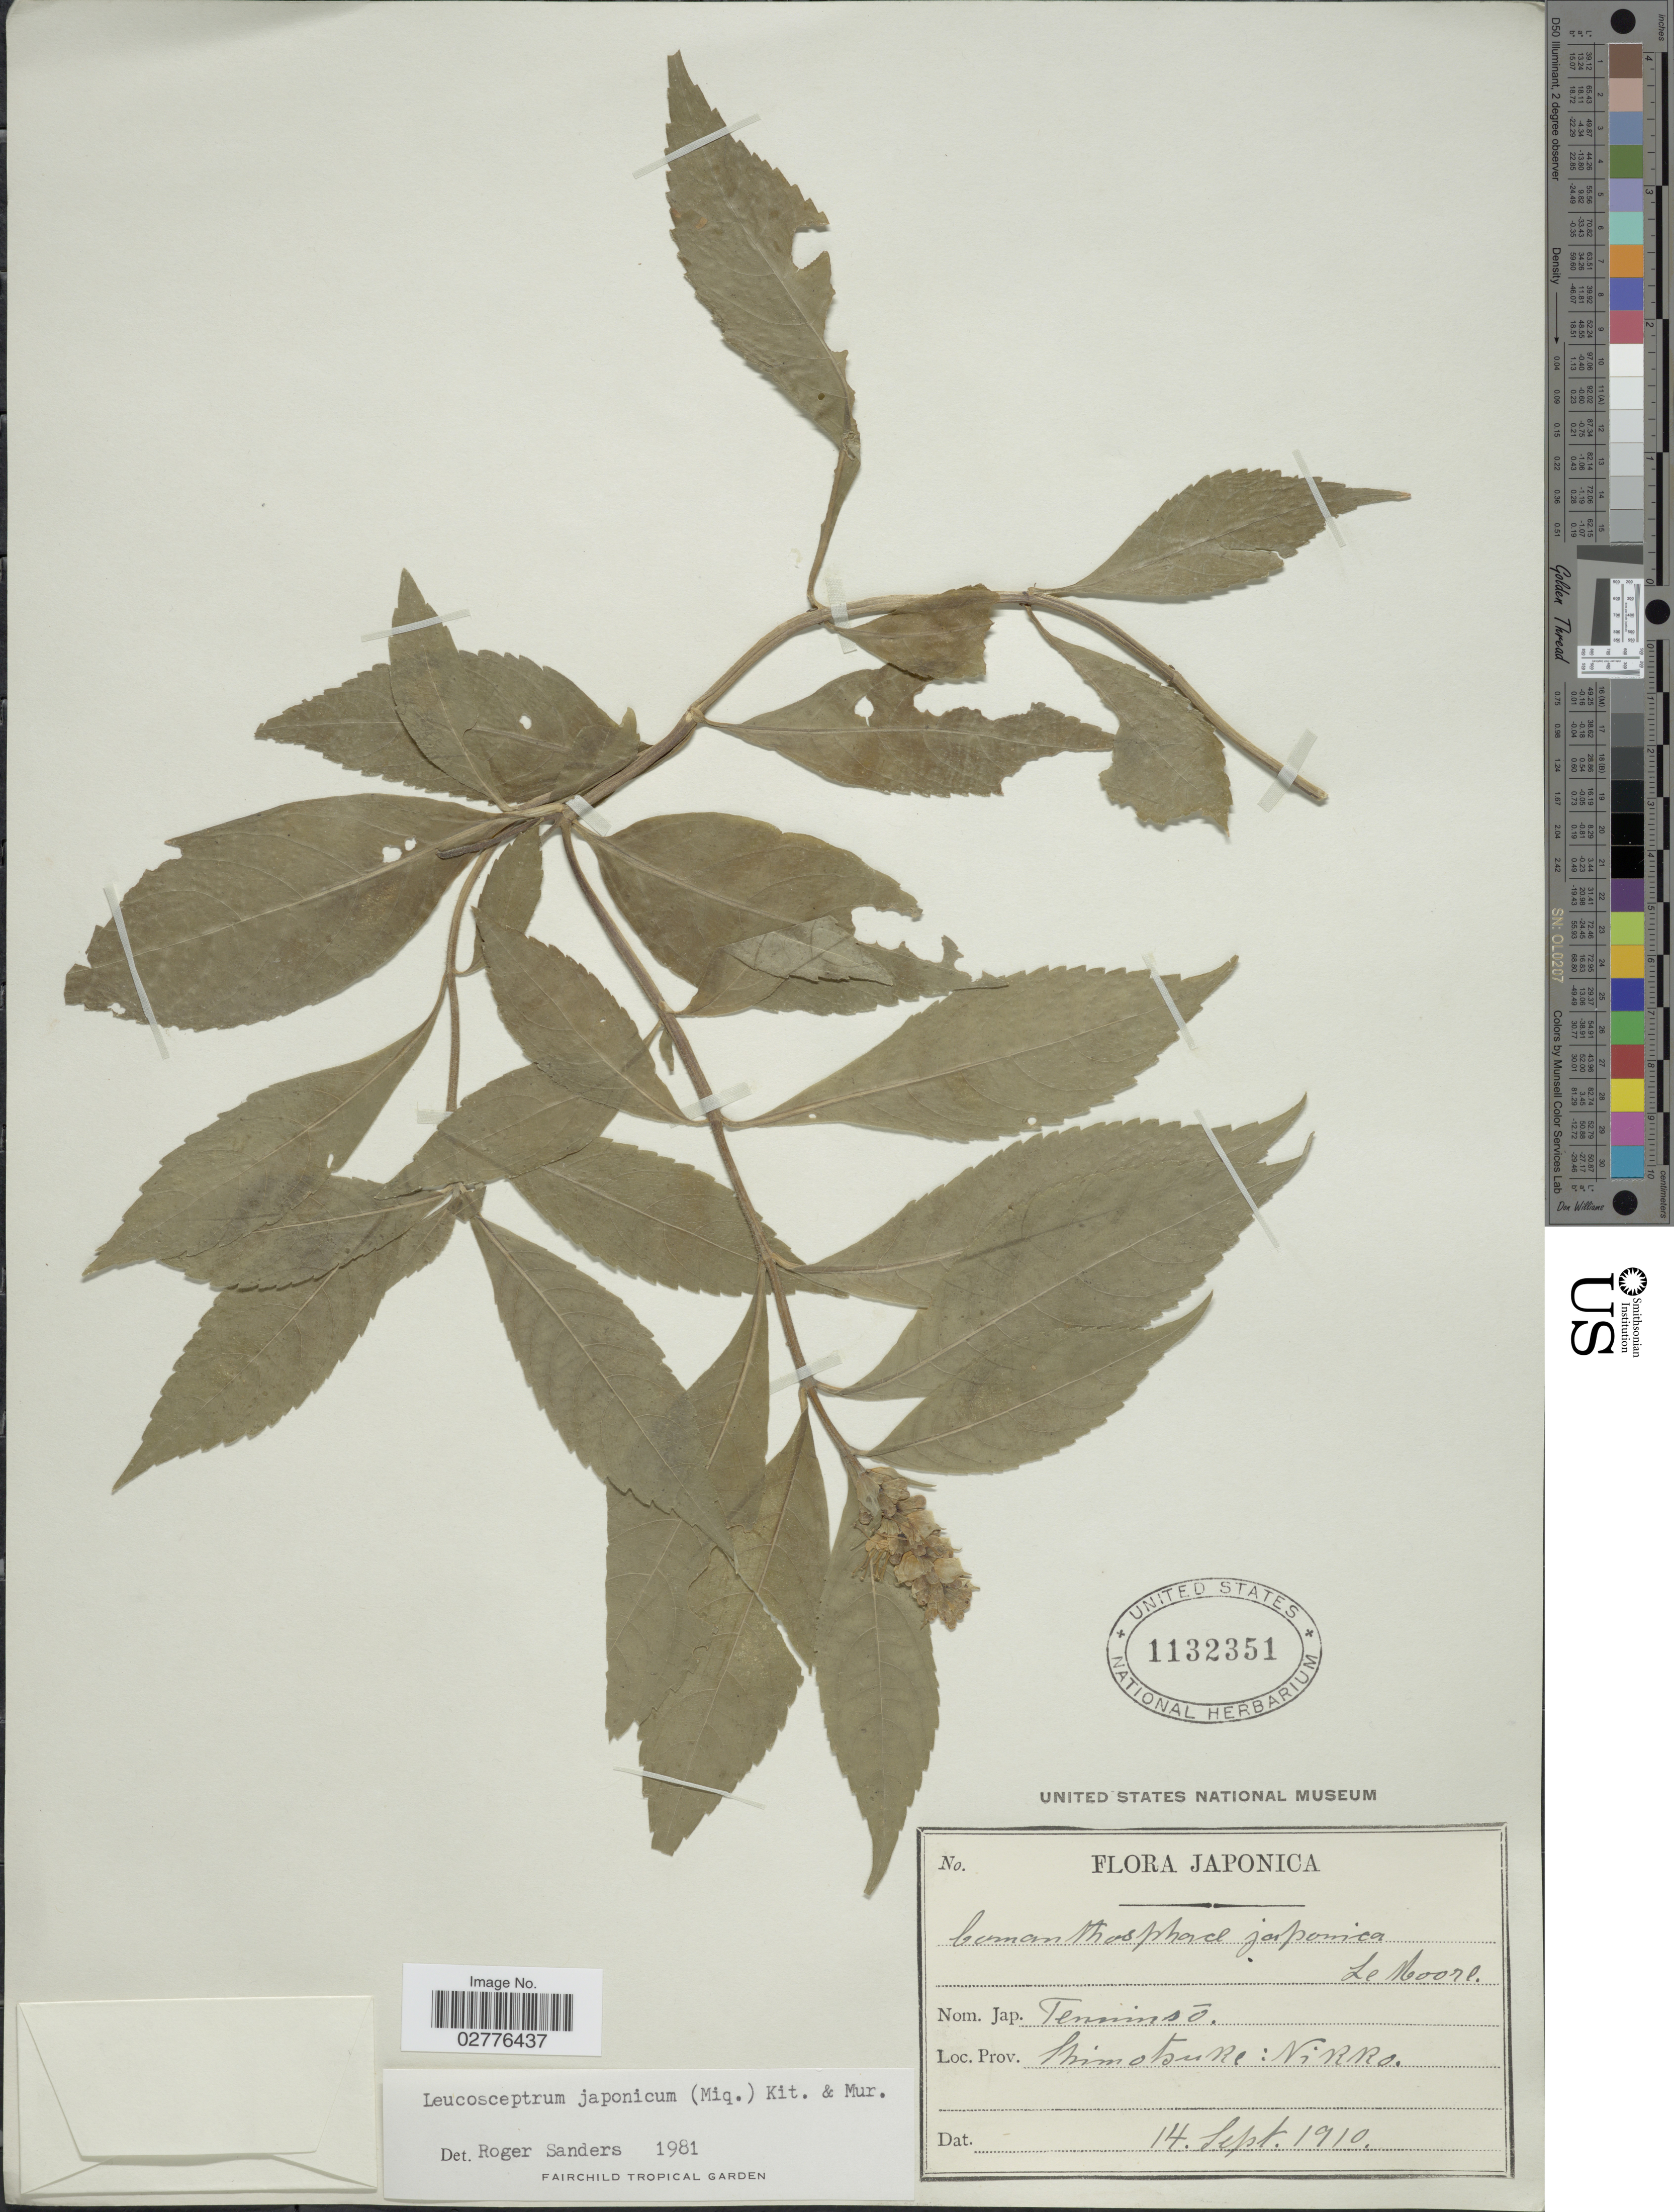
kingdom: Plantae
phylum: Tracheophyta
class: Magnoliopsida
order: Lamiales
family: Lamiaceae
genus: Leucosceptrum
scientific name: Leucosceptrum japonicum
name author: (Miq.) Kitam. & Murata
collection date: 1910-09-14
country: Japan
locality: Shimotsuke: Nikko.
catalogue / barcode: US 1132351